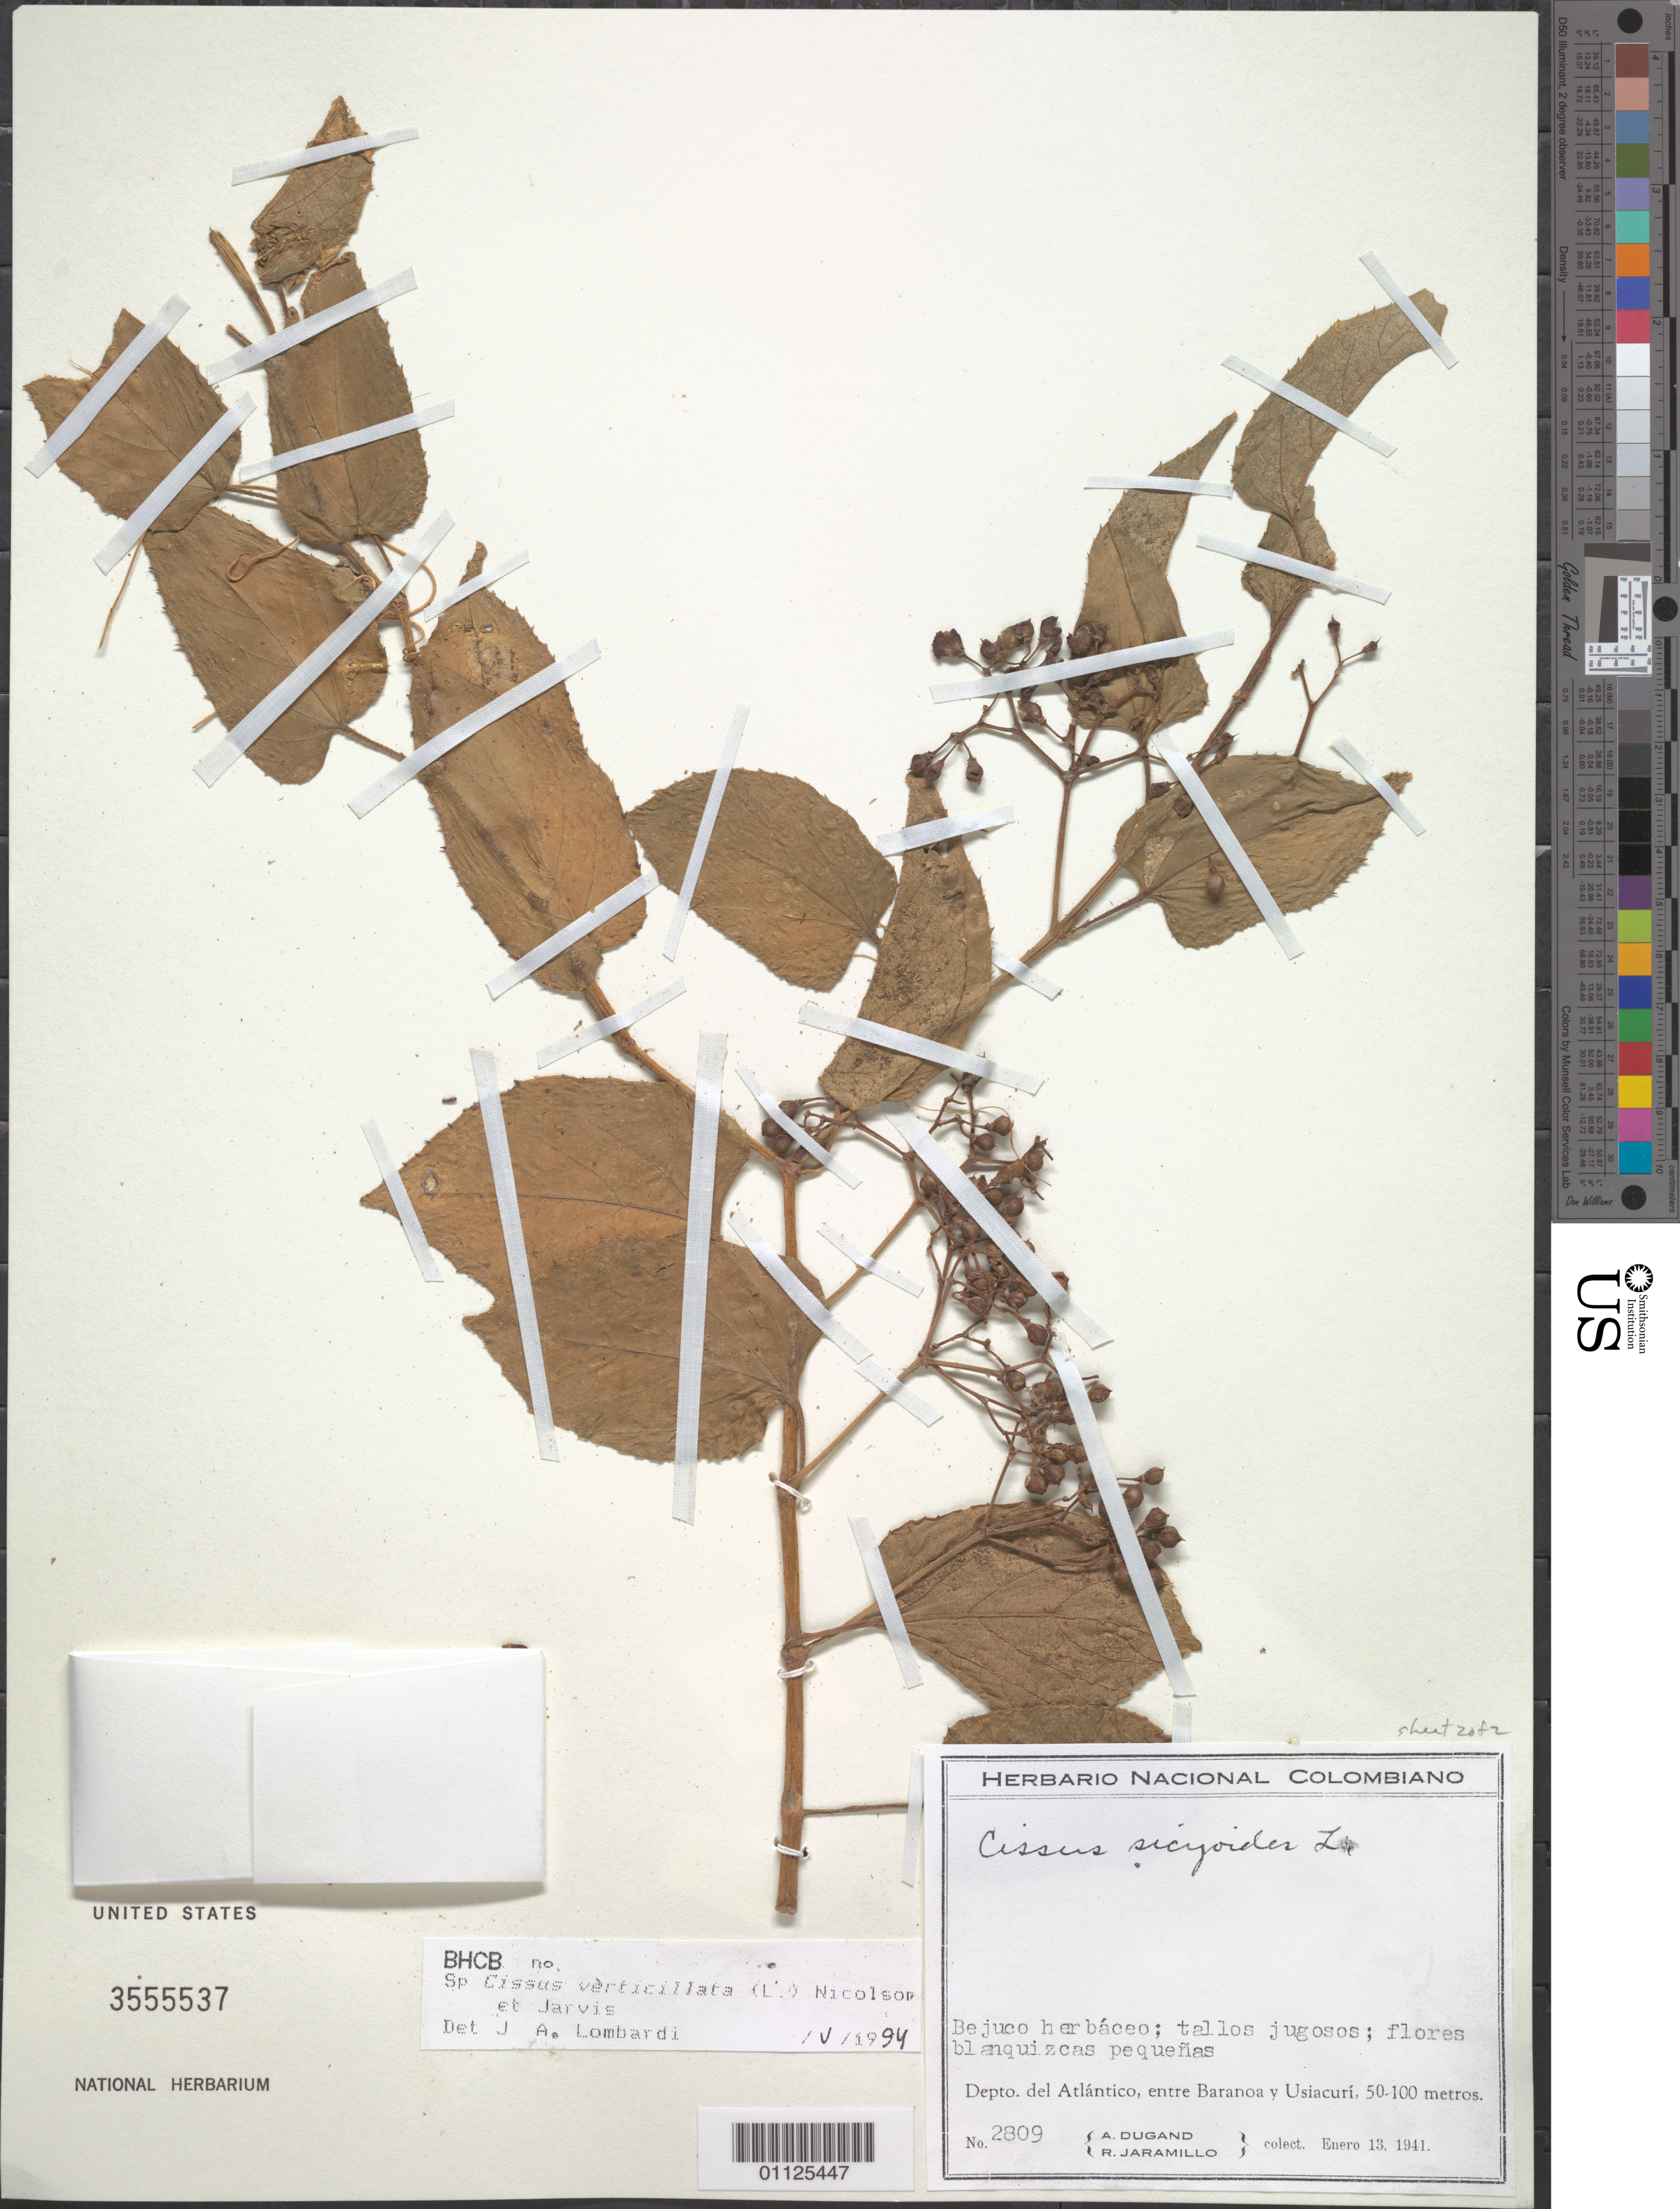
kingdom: Plantae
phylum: Tracheophyta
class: Magnoliopsida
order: Vitales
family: Vitaceae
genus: Cissus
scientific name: Cissus verticillata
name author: (L.) Nicolson & C.E. Jarvis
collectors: A. Dugand G. & R. Jaramillo M.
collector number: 2809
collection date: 1941-01-13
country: Colombia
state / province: Atlántico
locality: Entre Baranoa y Usiacuri.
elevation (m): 50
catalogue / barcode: US 3555537